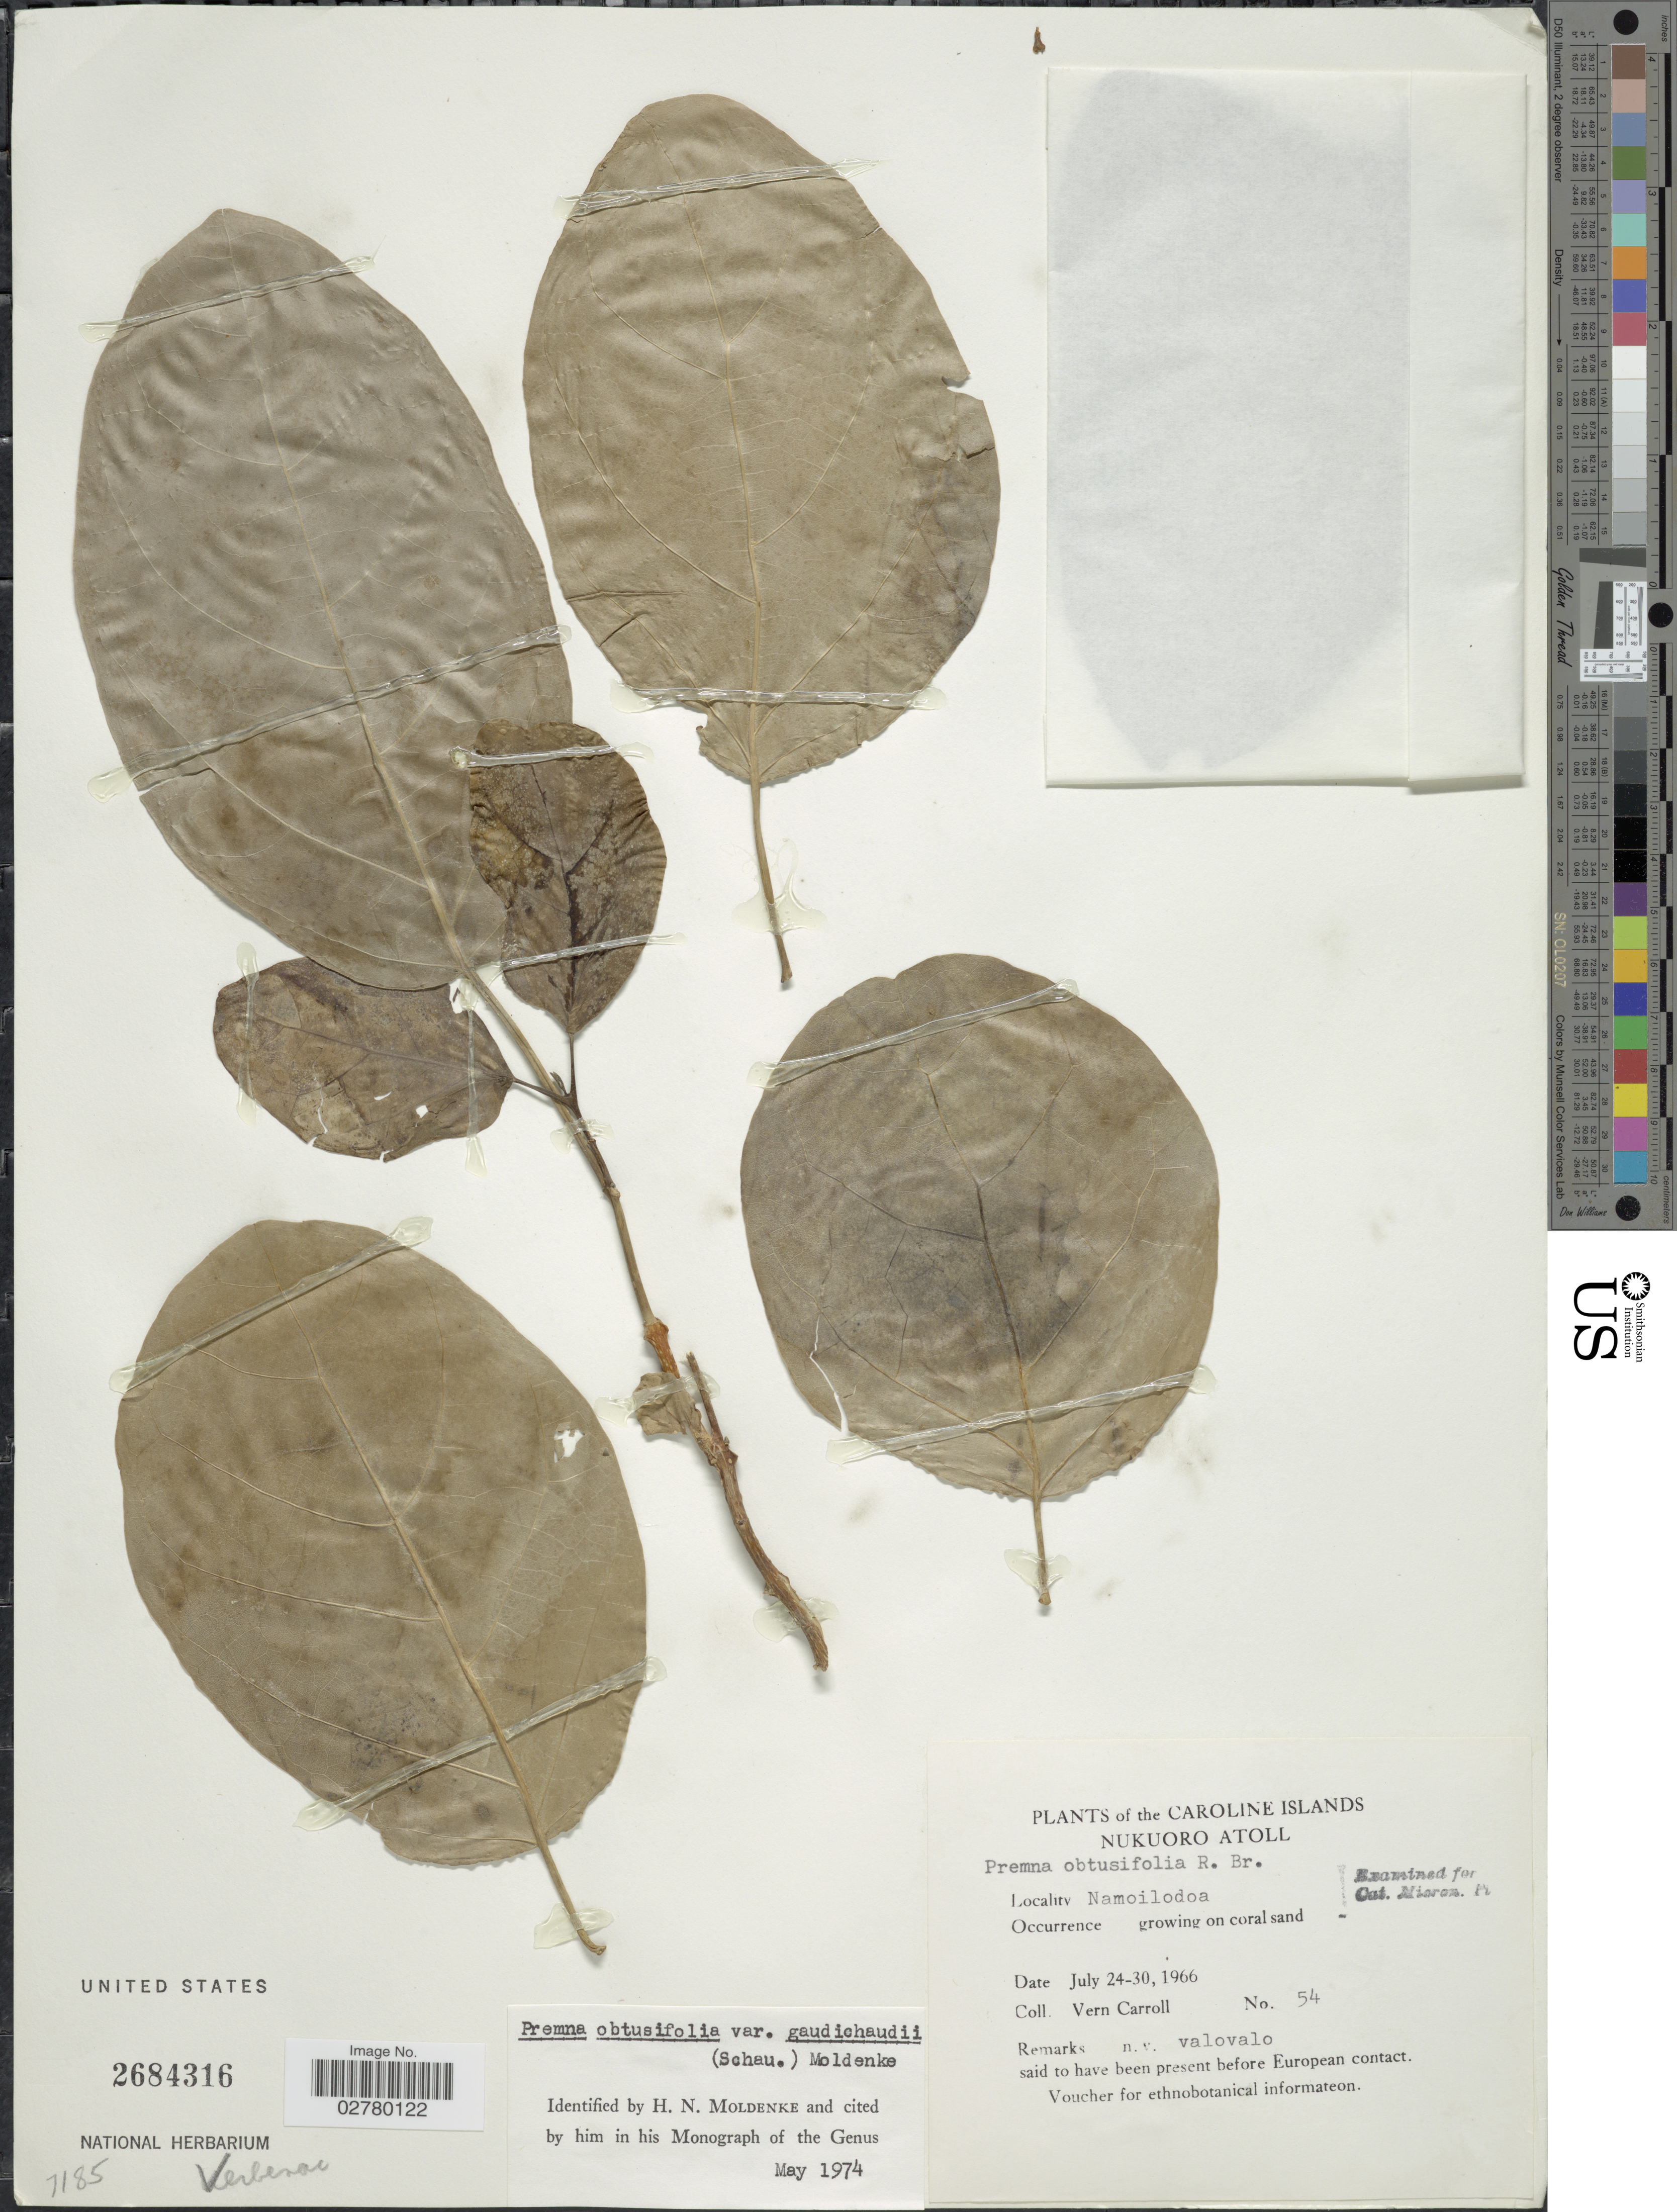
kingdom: Plantae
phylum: Tracheophyta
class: Magnoliopsida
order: Lamiales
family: Lamiaceae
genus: Premna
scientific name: Premna obtusifolia var. gaudichaudii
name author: (Schauer) Moldenke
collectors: V. Carroll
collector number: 54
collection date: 1966-07-24/1966-07-30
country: Micronesia, Federated States of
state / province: Pohnpei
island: Nukuoro Atoll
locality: Caroline Islands, Nukuoro Atoll. Namoilodoa.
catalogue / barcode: US 2684316